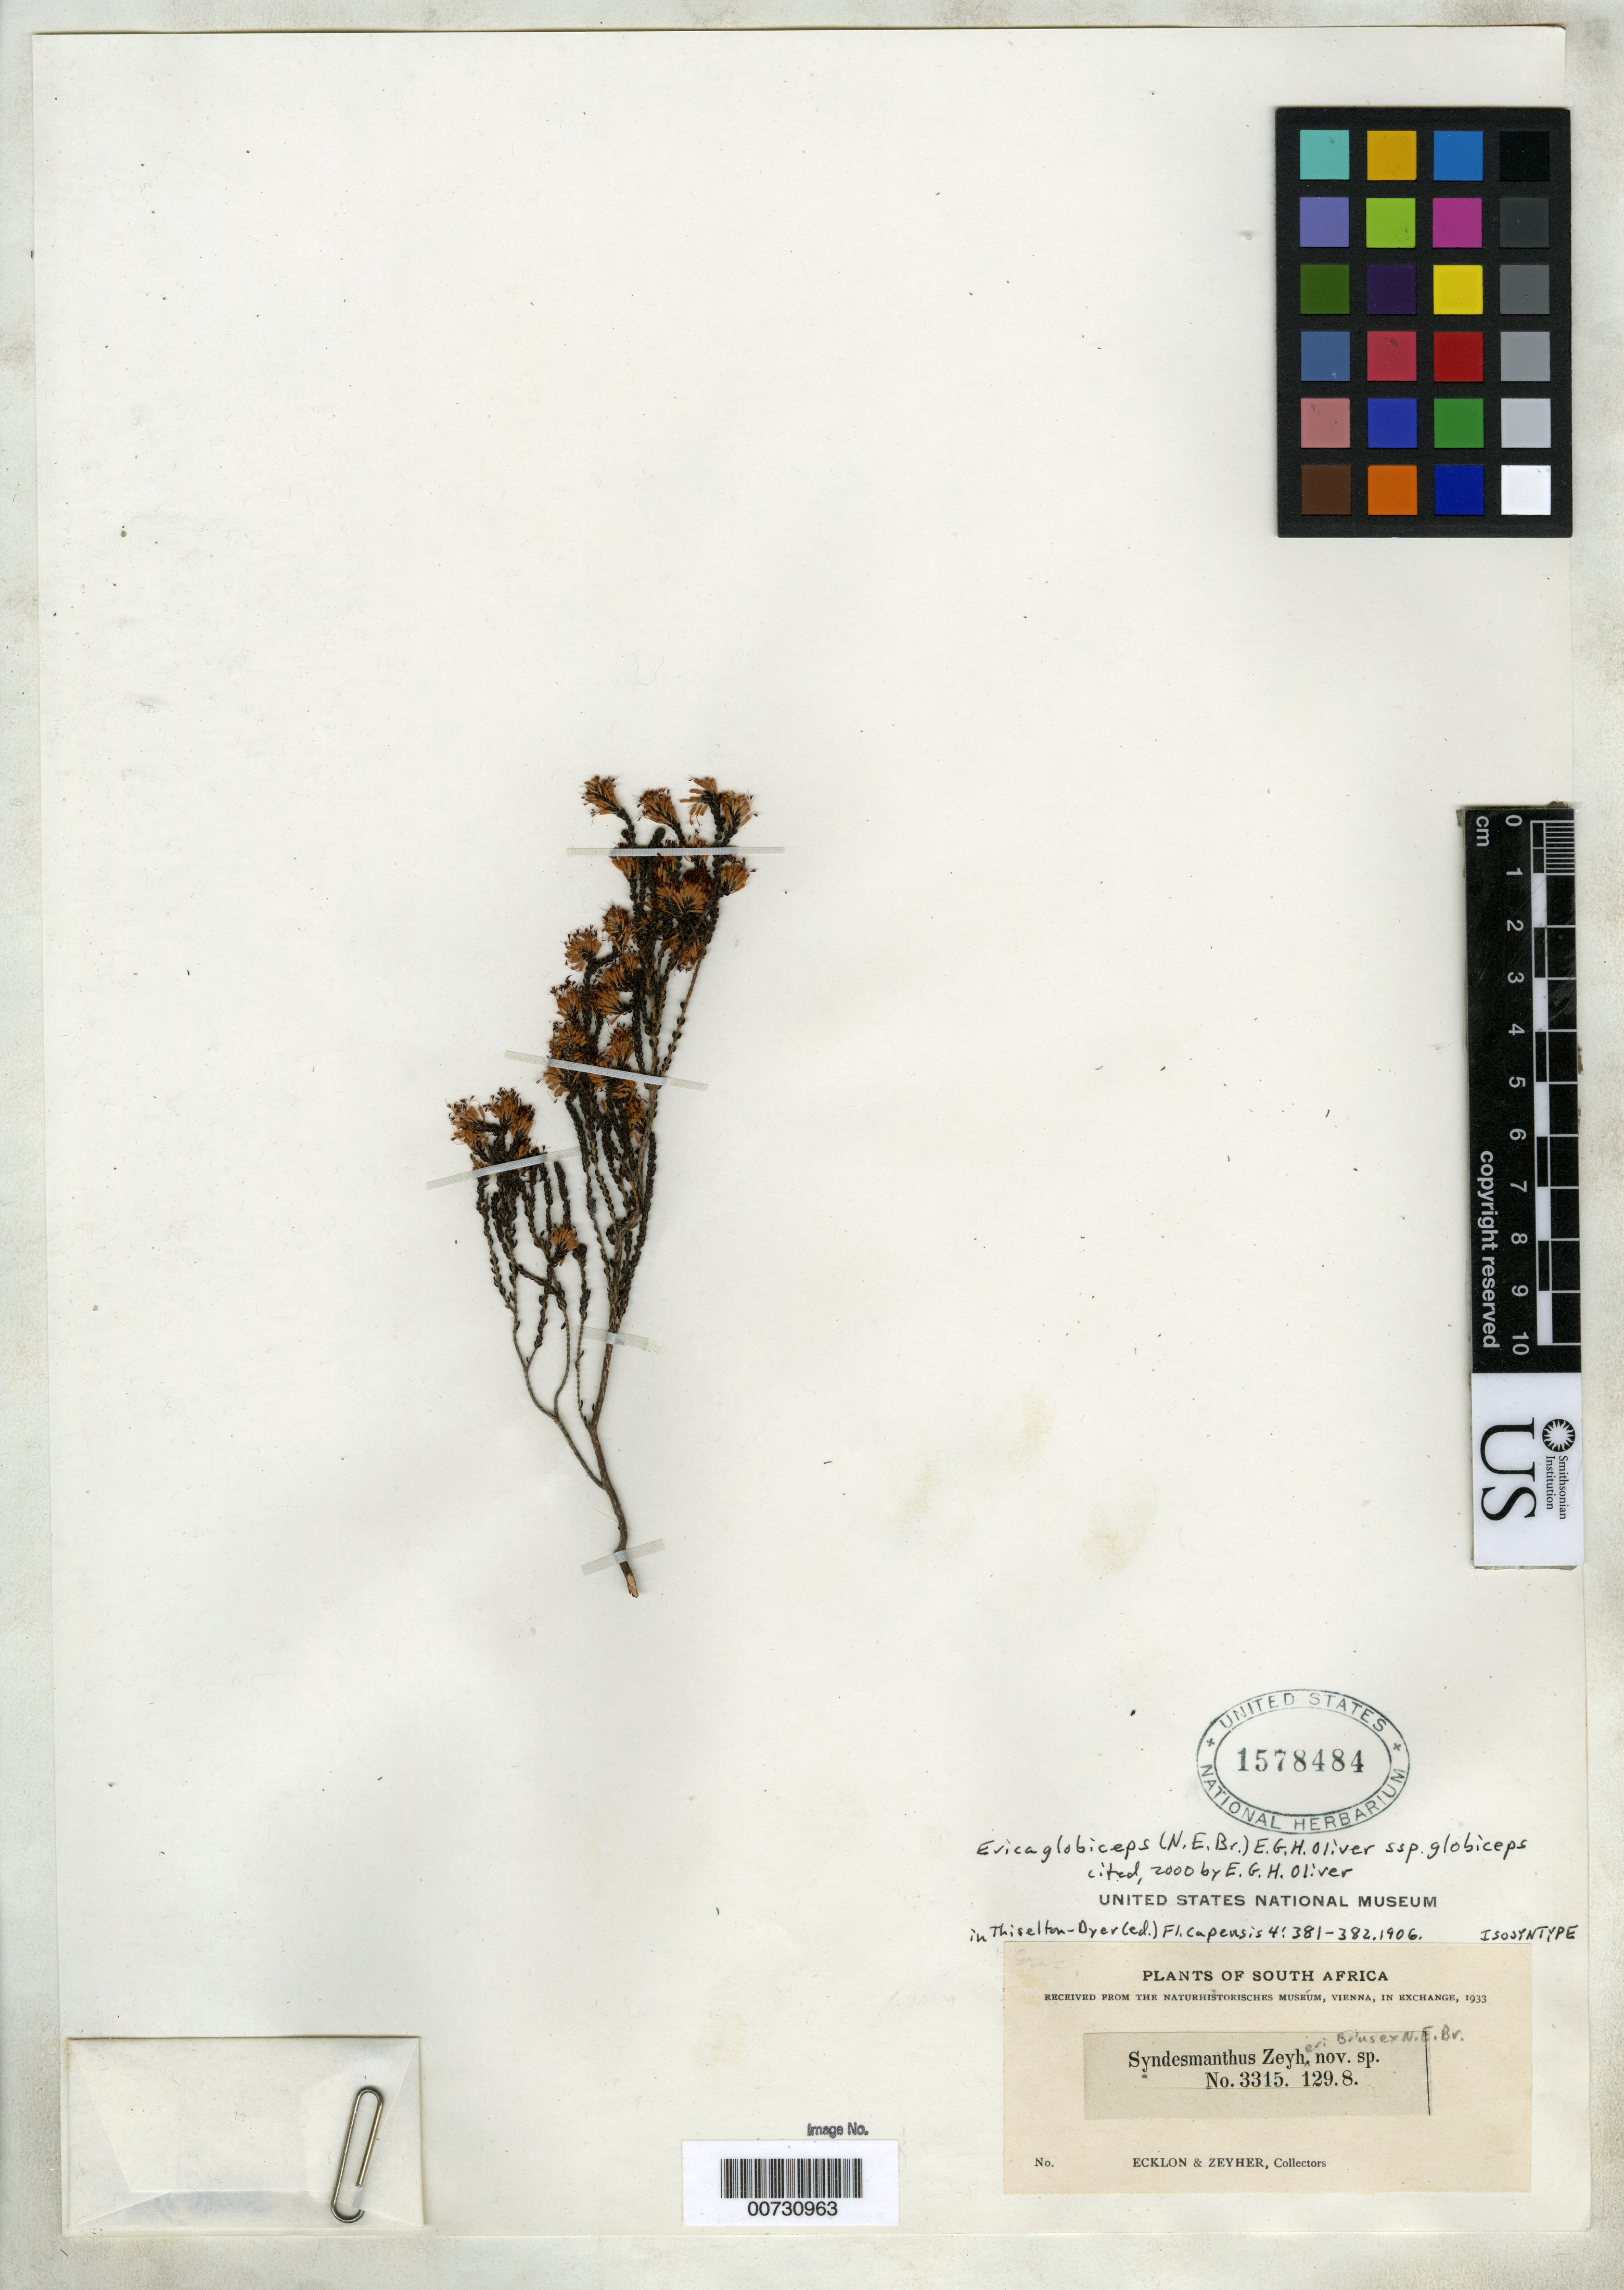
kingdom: Plantae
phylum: Tracheophyta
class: Magnoliopsida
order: Ericales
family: Ericaceae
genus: Syndesmanthus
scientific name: Syndesmanthus zeyheri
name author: Bolus ex N.E. Br. in Dyer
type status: Isosyntype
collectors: C. F. Ecklon & C. Zeyher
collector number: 3315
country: South Africa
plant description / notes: Collection (but not US sheet) cited 2000 by E.G.H. Oliver, Contr. Bolus Herb. 19.; Label, "Ecklon & Zeyher, collectors", type cited as Zeyher 3315 in protologue and by E.G.H. Oliver (2000).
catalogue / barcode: US 1578484